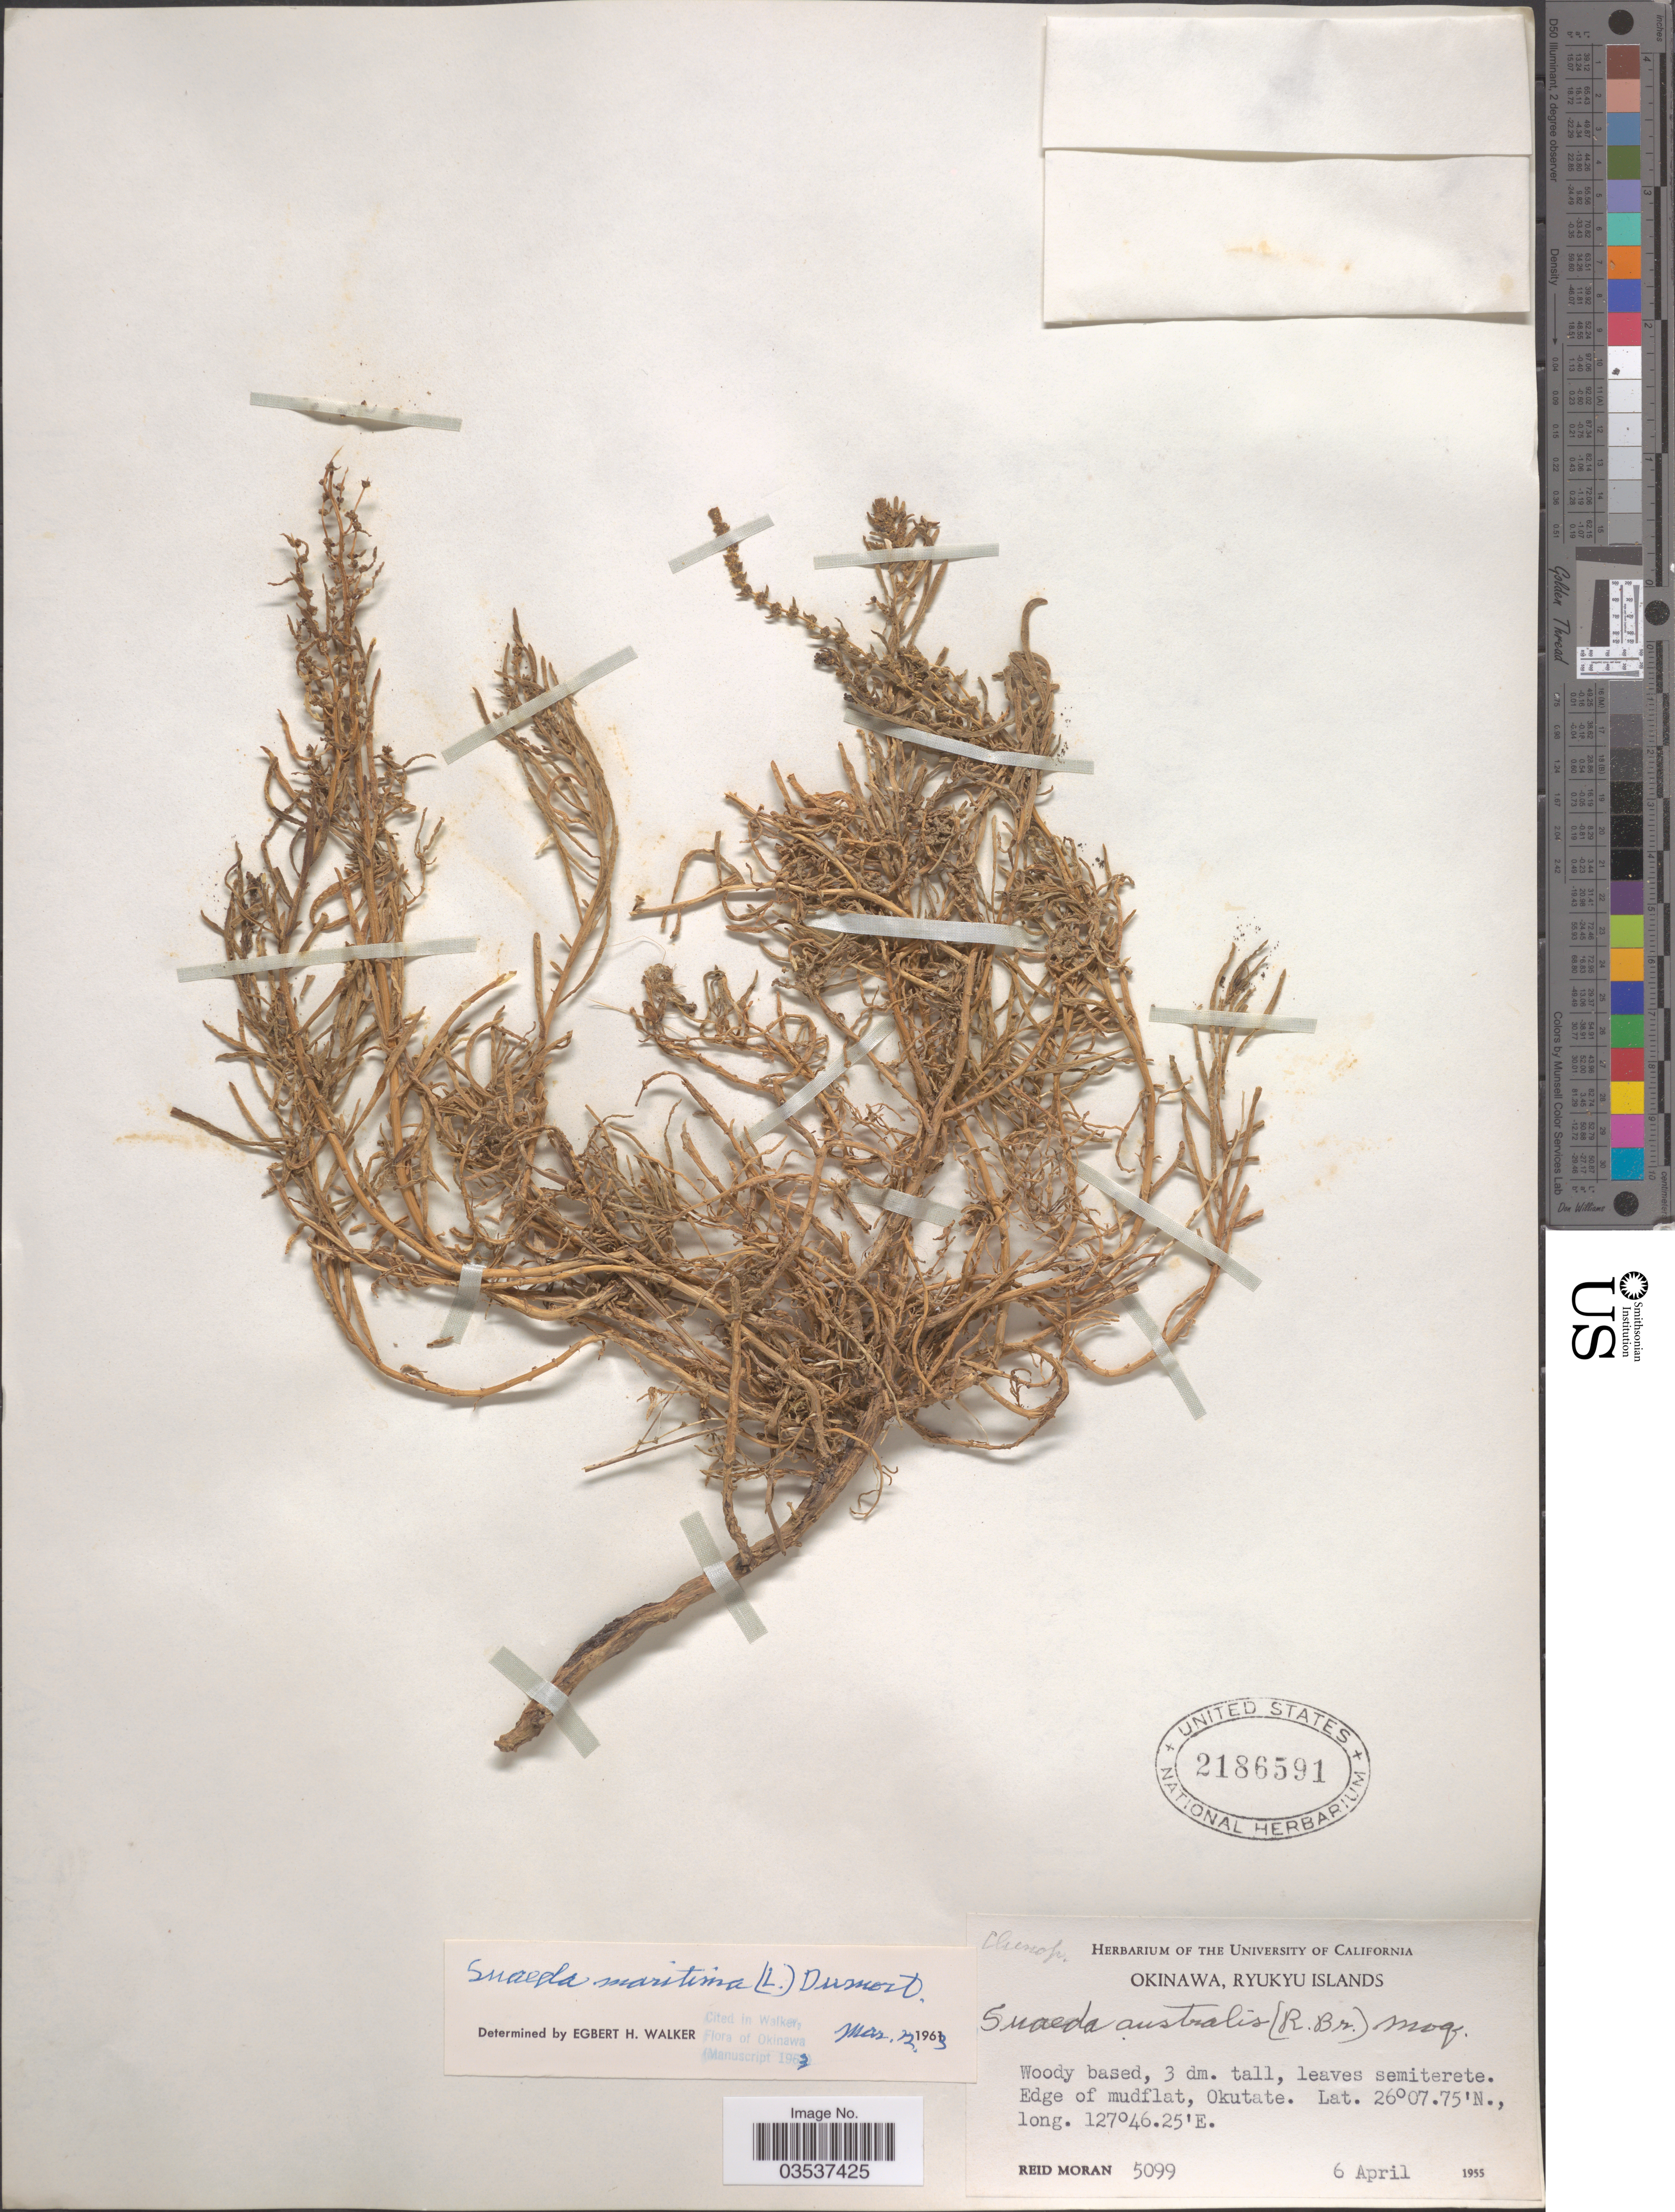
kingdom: Plantae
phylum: Tracheophyta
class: Magnoliopsida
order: Caryophyllales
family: Amaranthaceae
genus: Suaeda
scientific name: Suaeda maritima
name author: (L.) Dumort.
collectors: R. Moran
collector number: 5099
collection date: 1955-04-06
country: Japan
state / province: Okinawa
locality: Ryukyu Islands. Edge of mudflat, Okutate.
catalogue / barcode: US 2186591